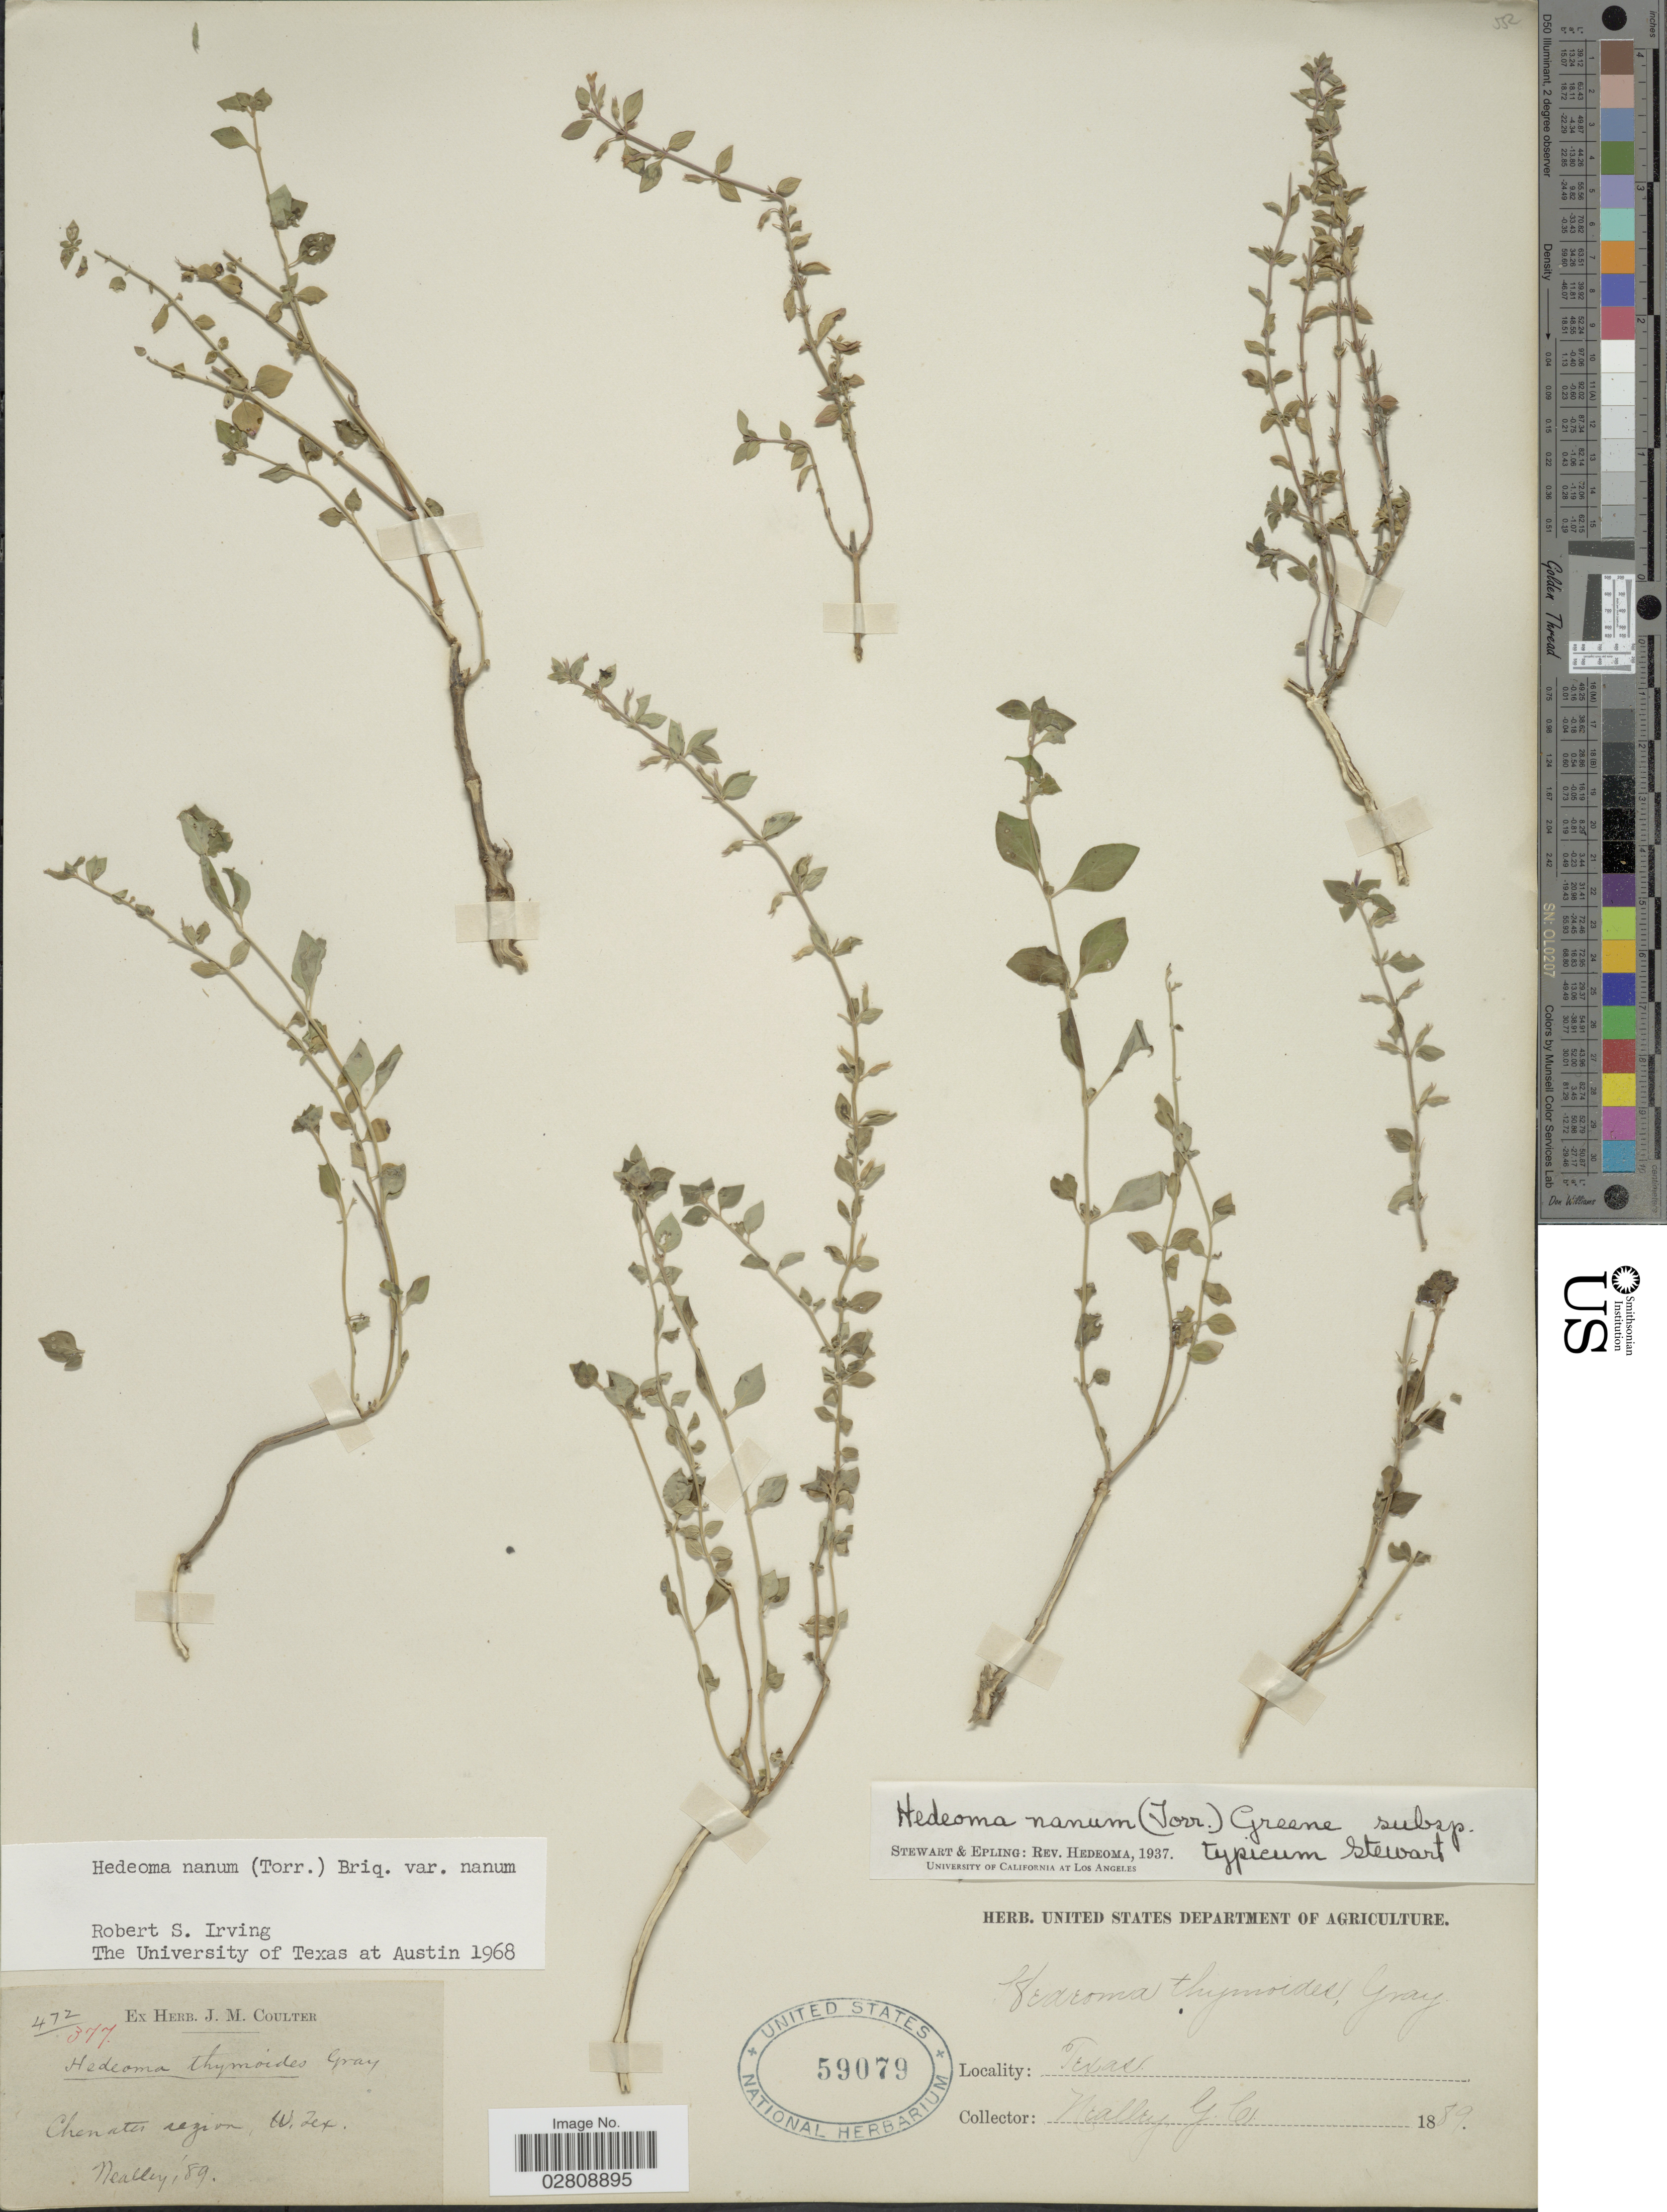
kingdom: Plantae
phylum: Tracheophyta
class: Magnoliopsida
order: Lamiales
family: Lamiaceae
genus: Hedeoma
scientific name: Hedeoma nana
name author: (Torr.) Briq.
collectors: G. C. Nealley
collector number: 472/377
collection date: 1889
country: United States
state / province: Texas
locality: Chenates region, W. Texas.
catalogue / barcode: US 59079